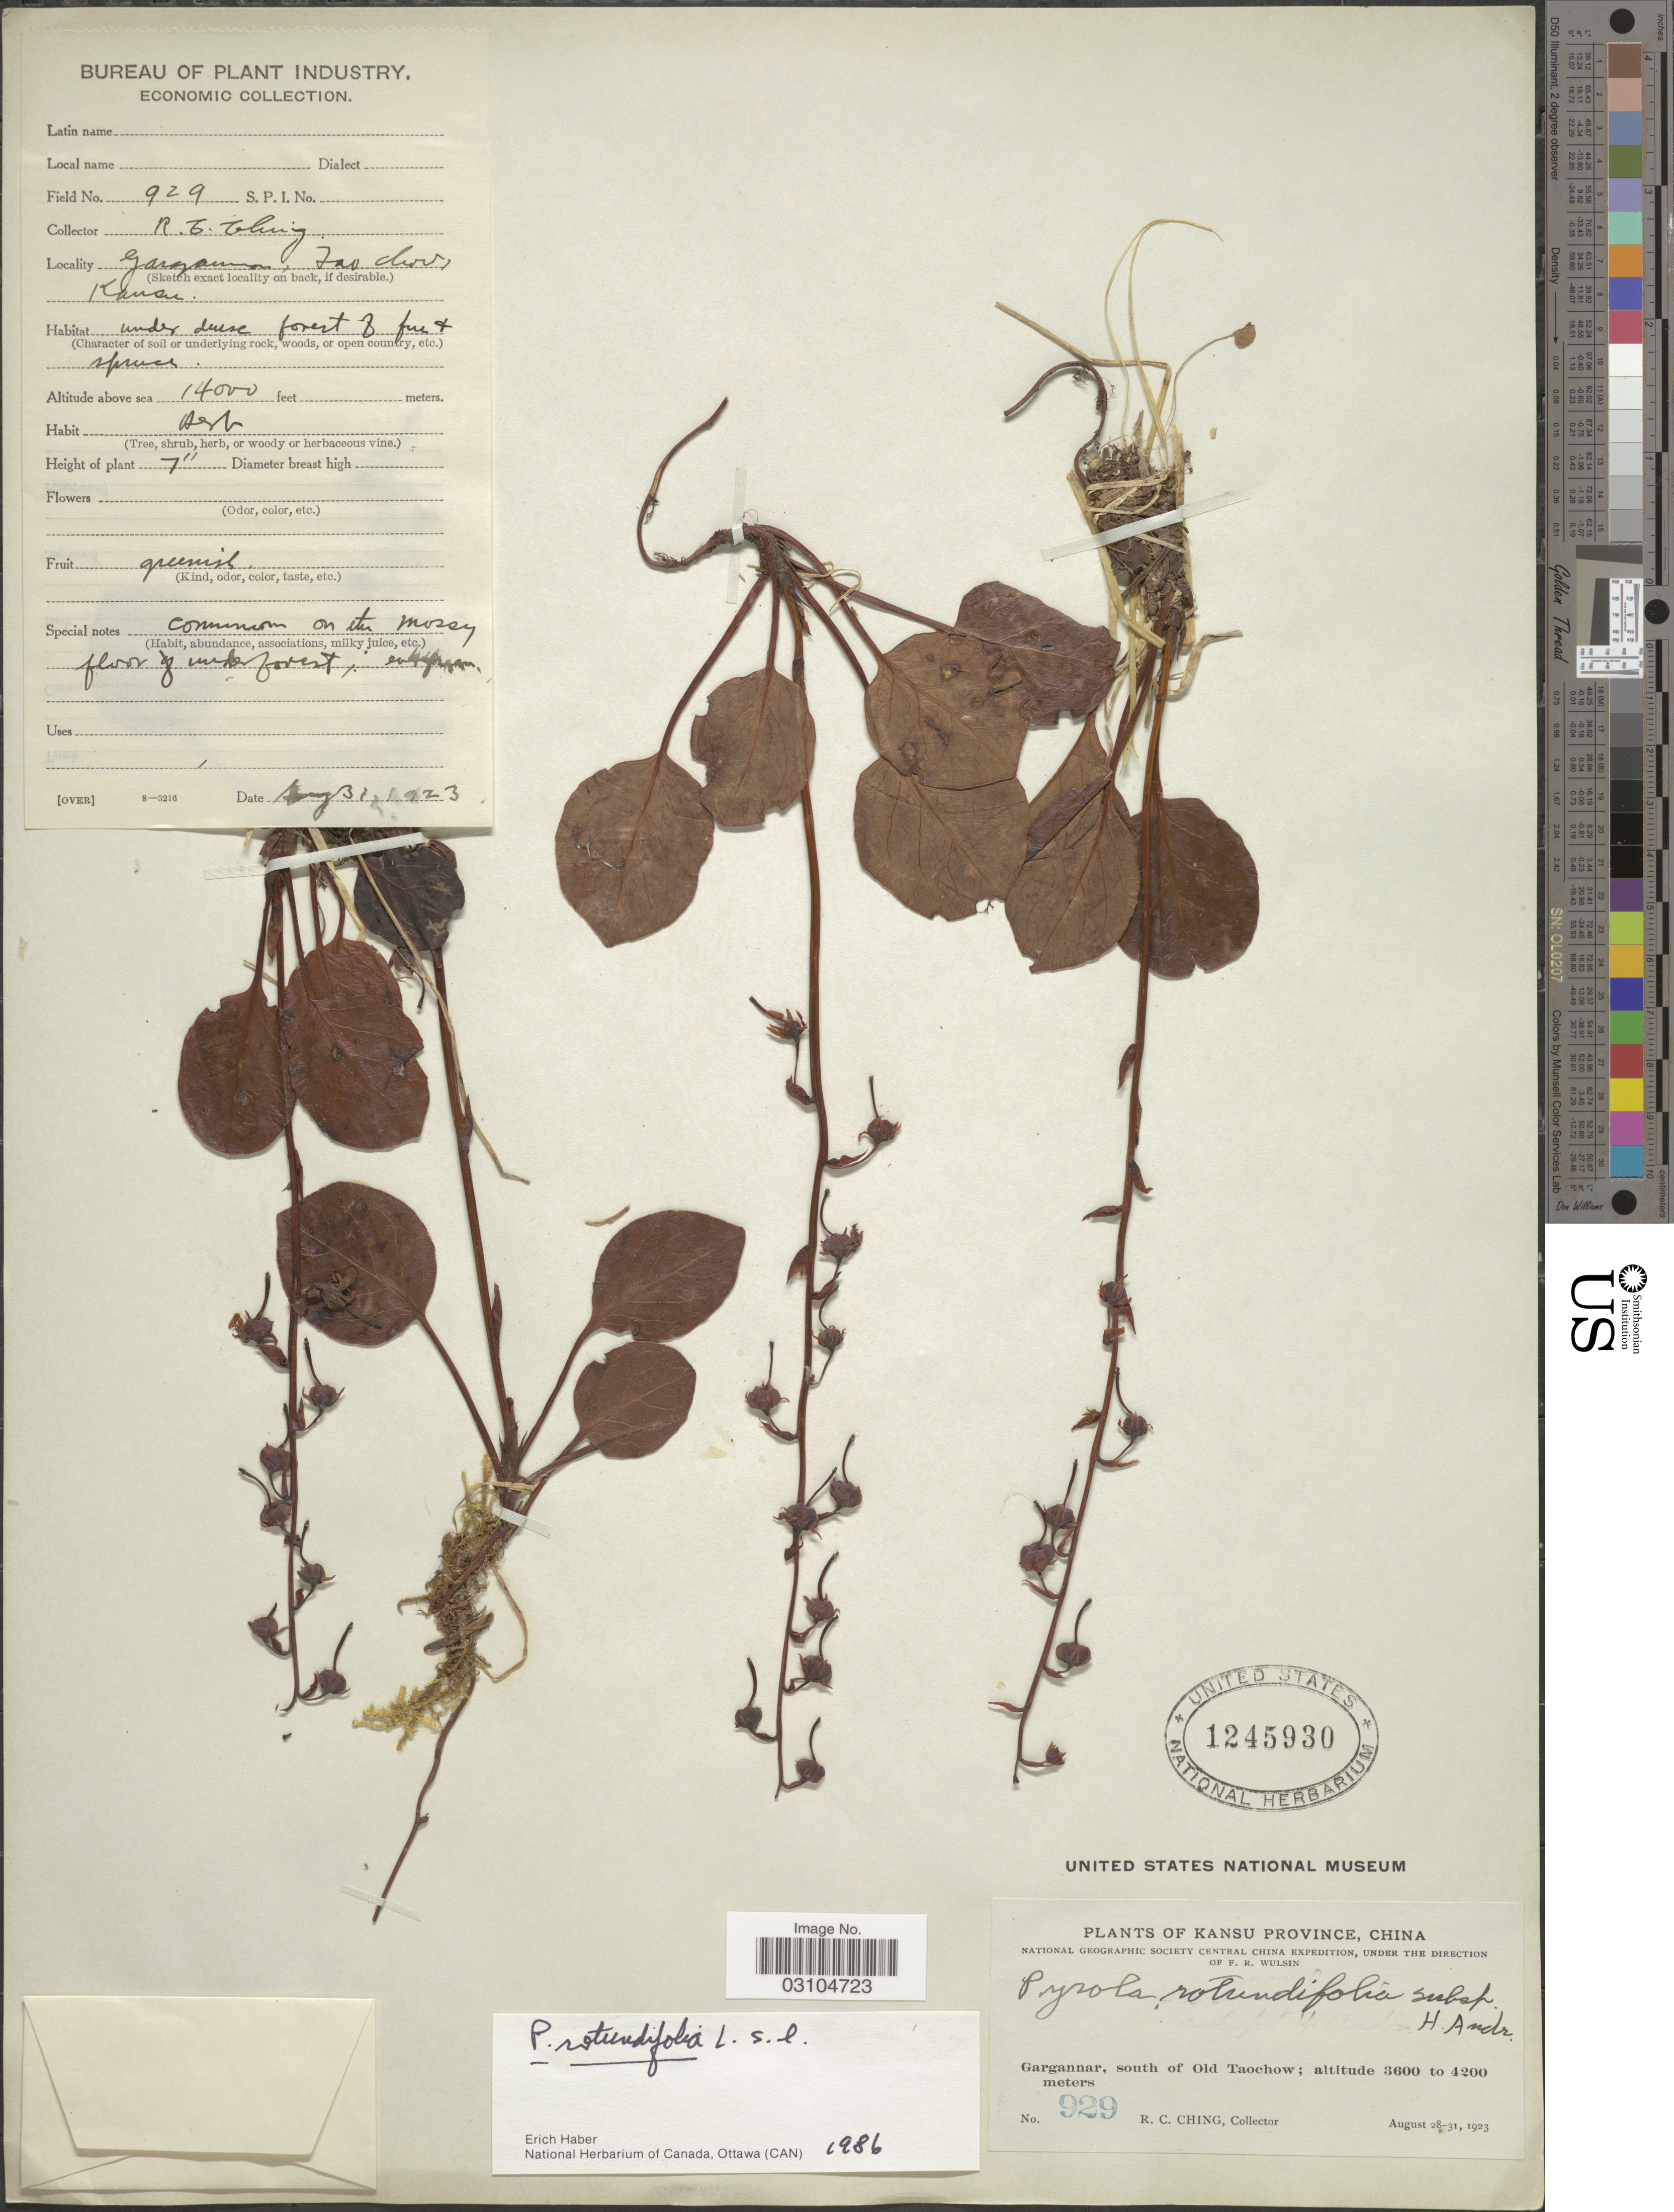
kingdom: Plantae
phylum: Tracheophyta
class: Magnoliopsida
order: Ericales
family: Ericaceae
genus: Pyrola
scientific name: Pyrola rotundifolia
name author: L.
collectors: R. C. Ching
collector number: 929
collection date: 1923-08-31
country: China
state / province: Gansu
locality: Kansu Province. Gargannar, south of Old Taochow.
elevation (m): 4267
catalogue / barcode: US 1245930